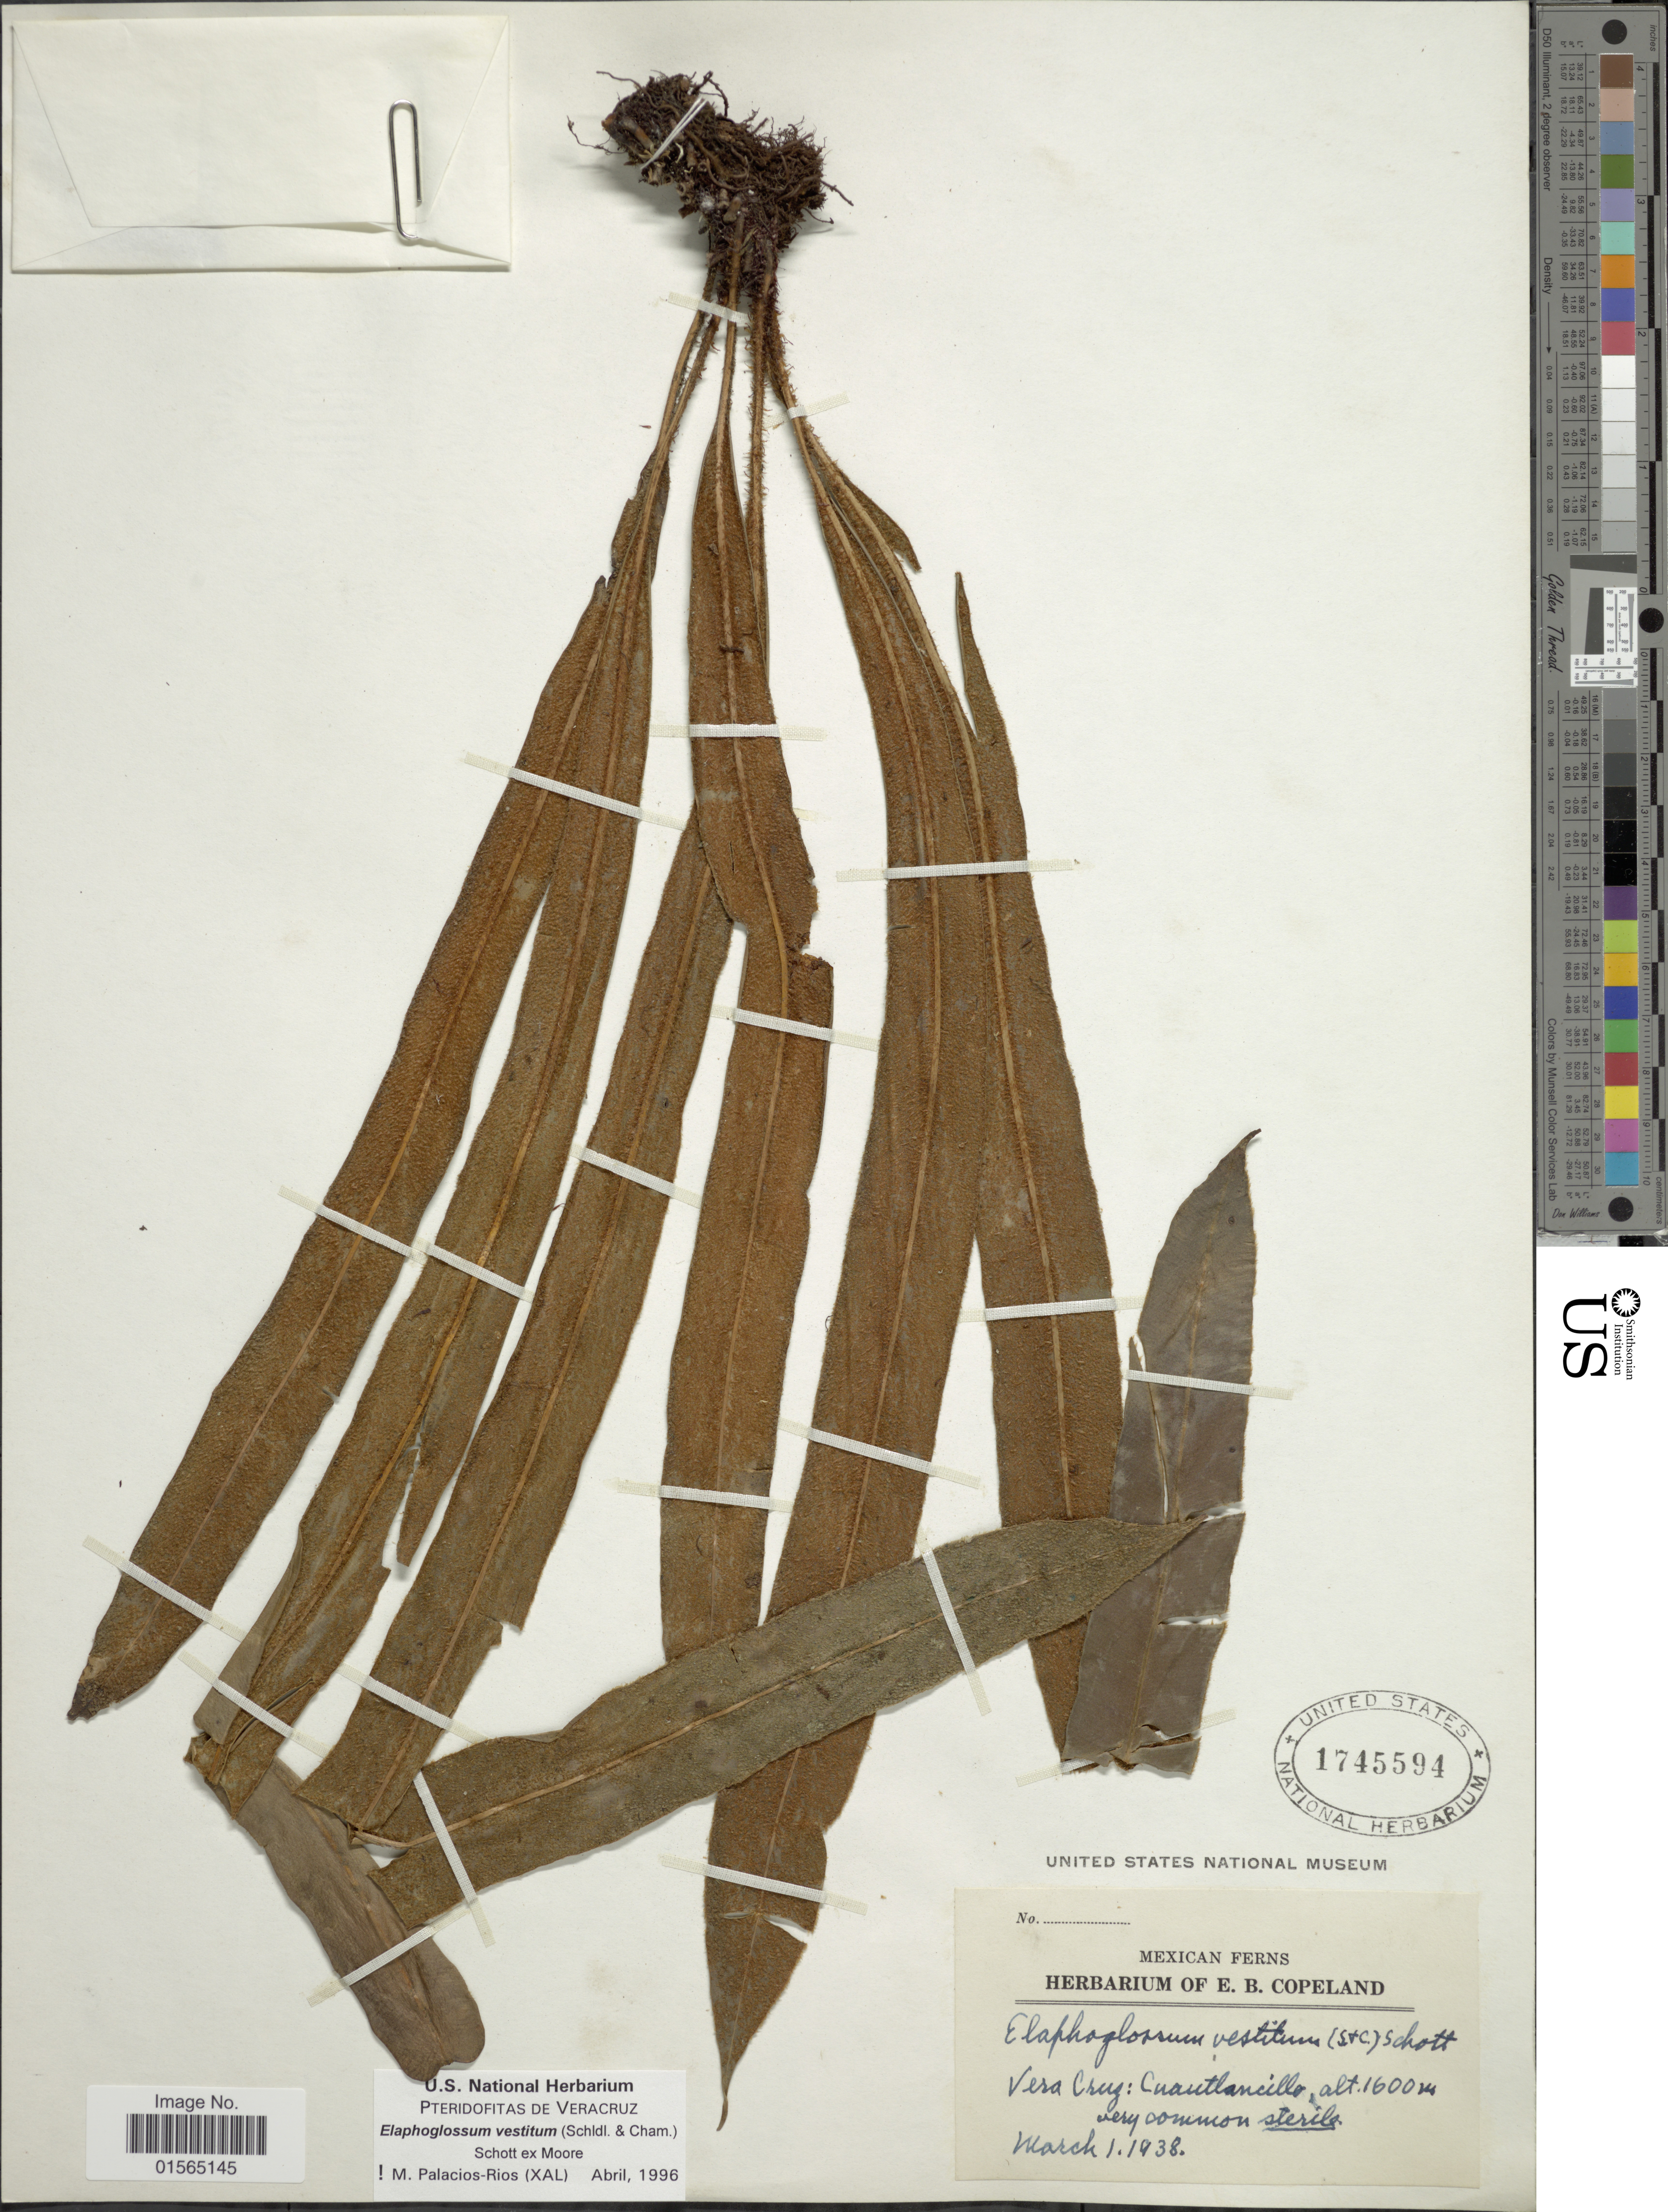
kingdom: Plantae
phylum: Tracheophyta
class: Polypodiopsida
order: Polypodiales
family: Dryopteridaceae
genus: Elaphoglossum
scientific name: Elaphoglossum vestitum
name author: (Schltdl. & Cham.) Schott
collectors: ex herb. E. B. Copeland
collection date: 1938-03-01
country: Mexico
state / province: Veracruz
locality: Cuautlancillo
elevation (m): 1600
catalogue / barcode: US 1745594